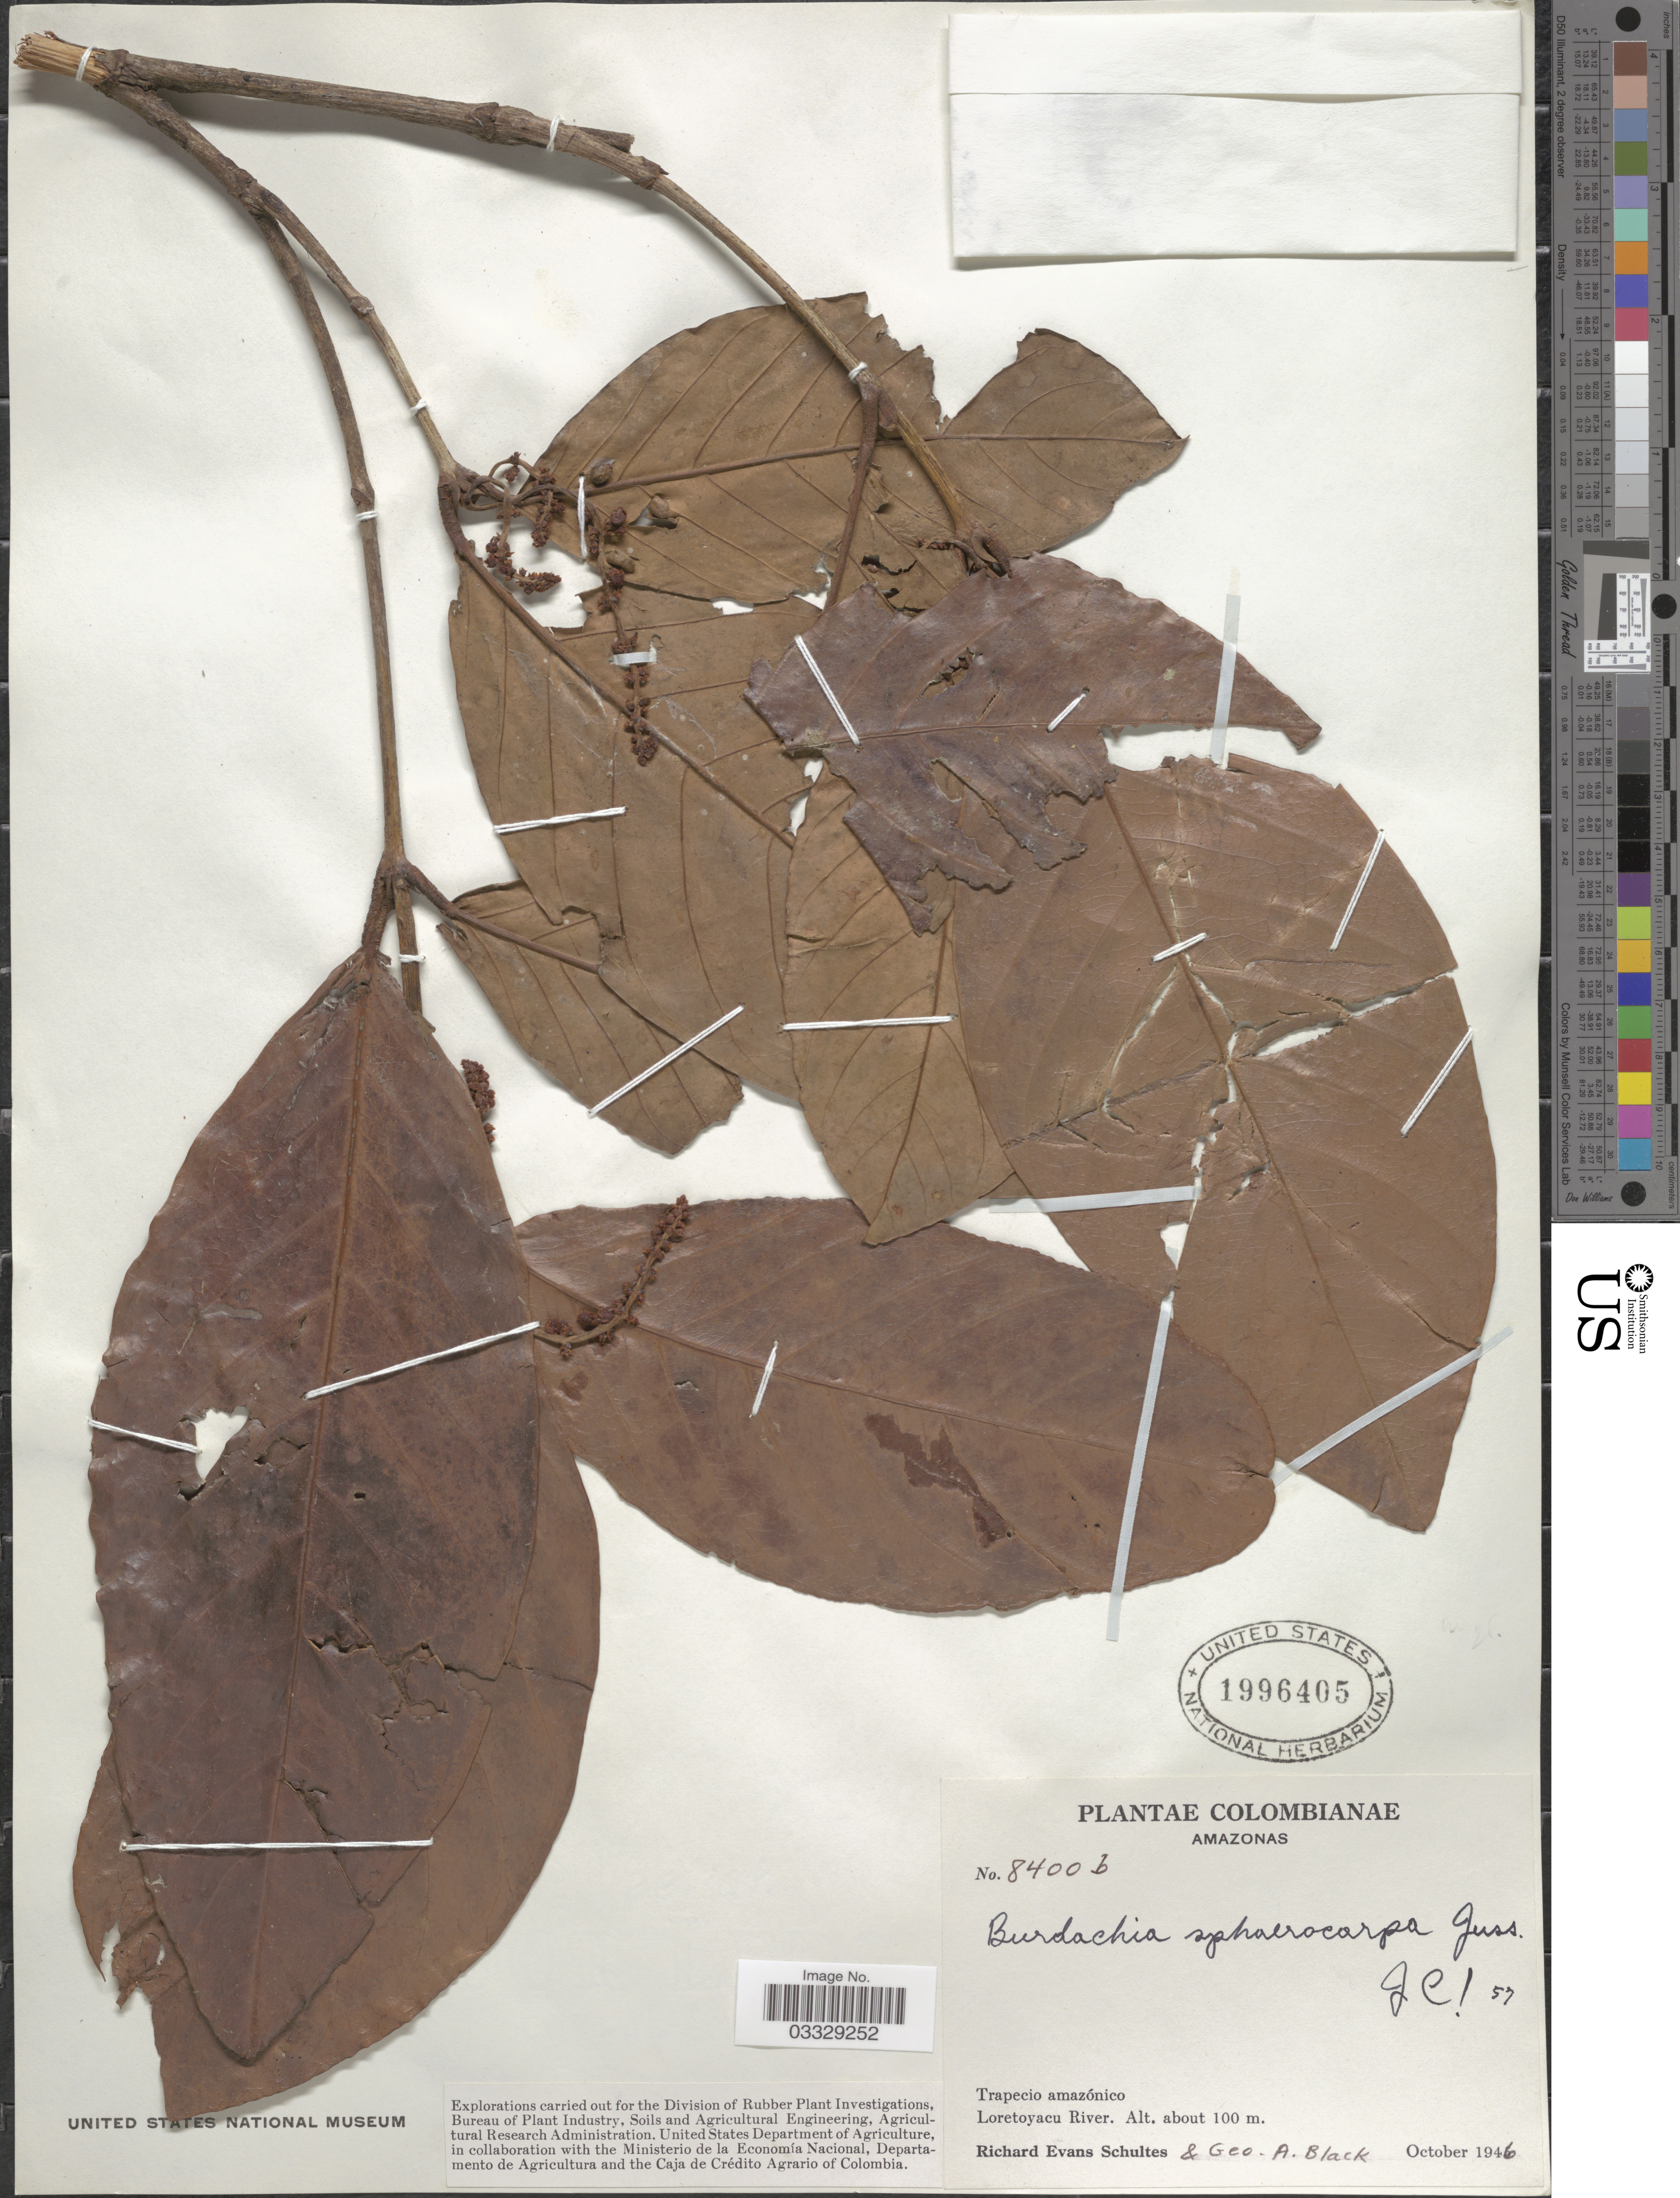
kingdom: Plantae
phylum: Tracheophyta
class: Magnoliopsida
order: Malpighiales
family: Malpighiaceae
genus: Burdachia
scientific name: Burdachia sphaerocarpa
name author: A. Juss.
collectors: R. E. Schultes & G. A. Black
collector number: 8400 b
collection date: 1946-10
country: Colombia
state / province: Amazônas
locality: Trapecio amazónico. Loretoyacu River.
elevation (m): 100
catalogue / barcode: US 1996405